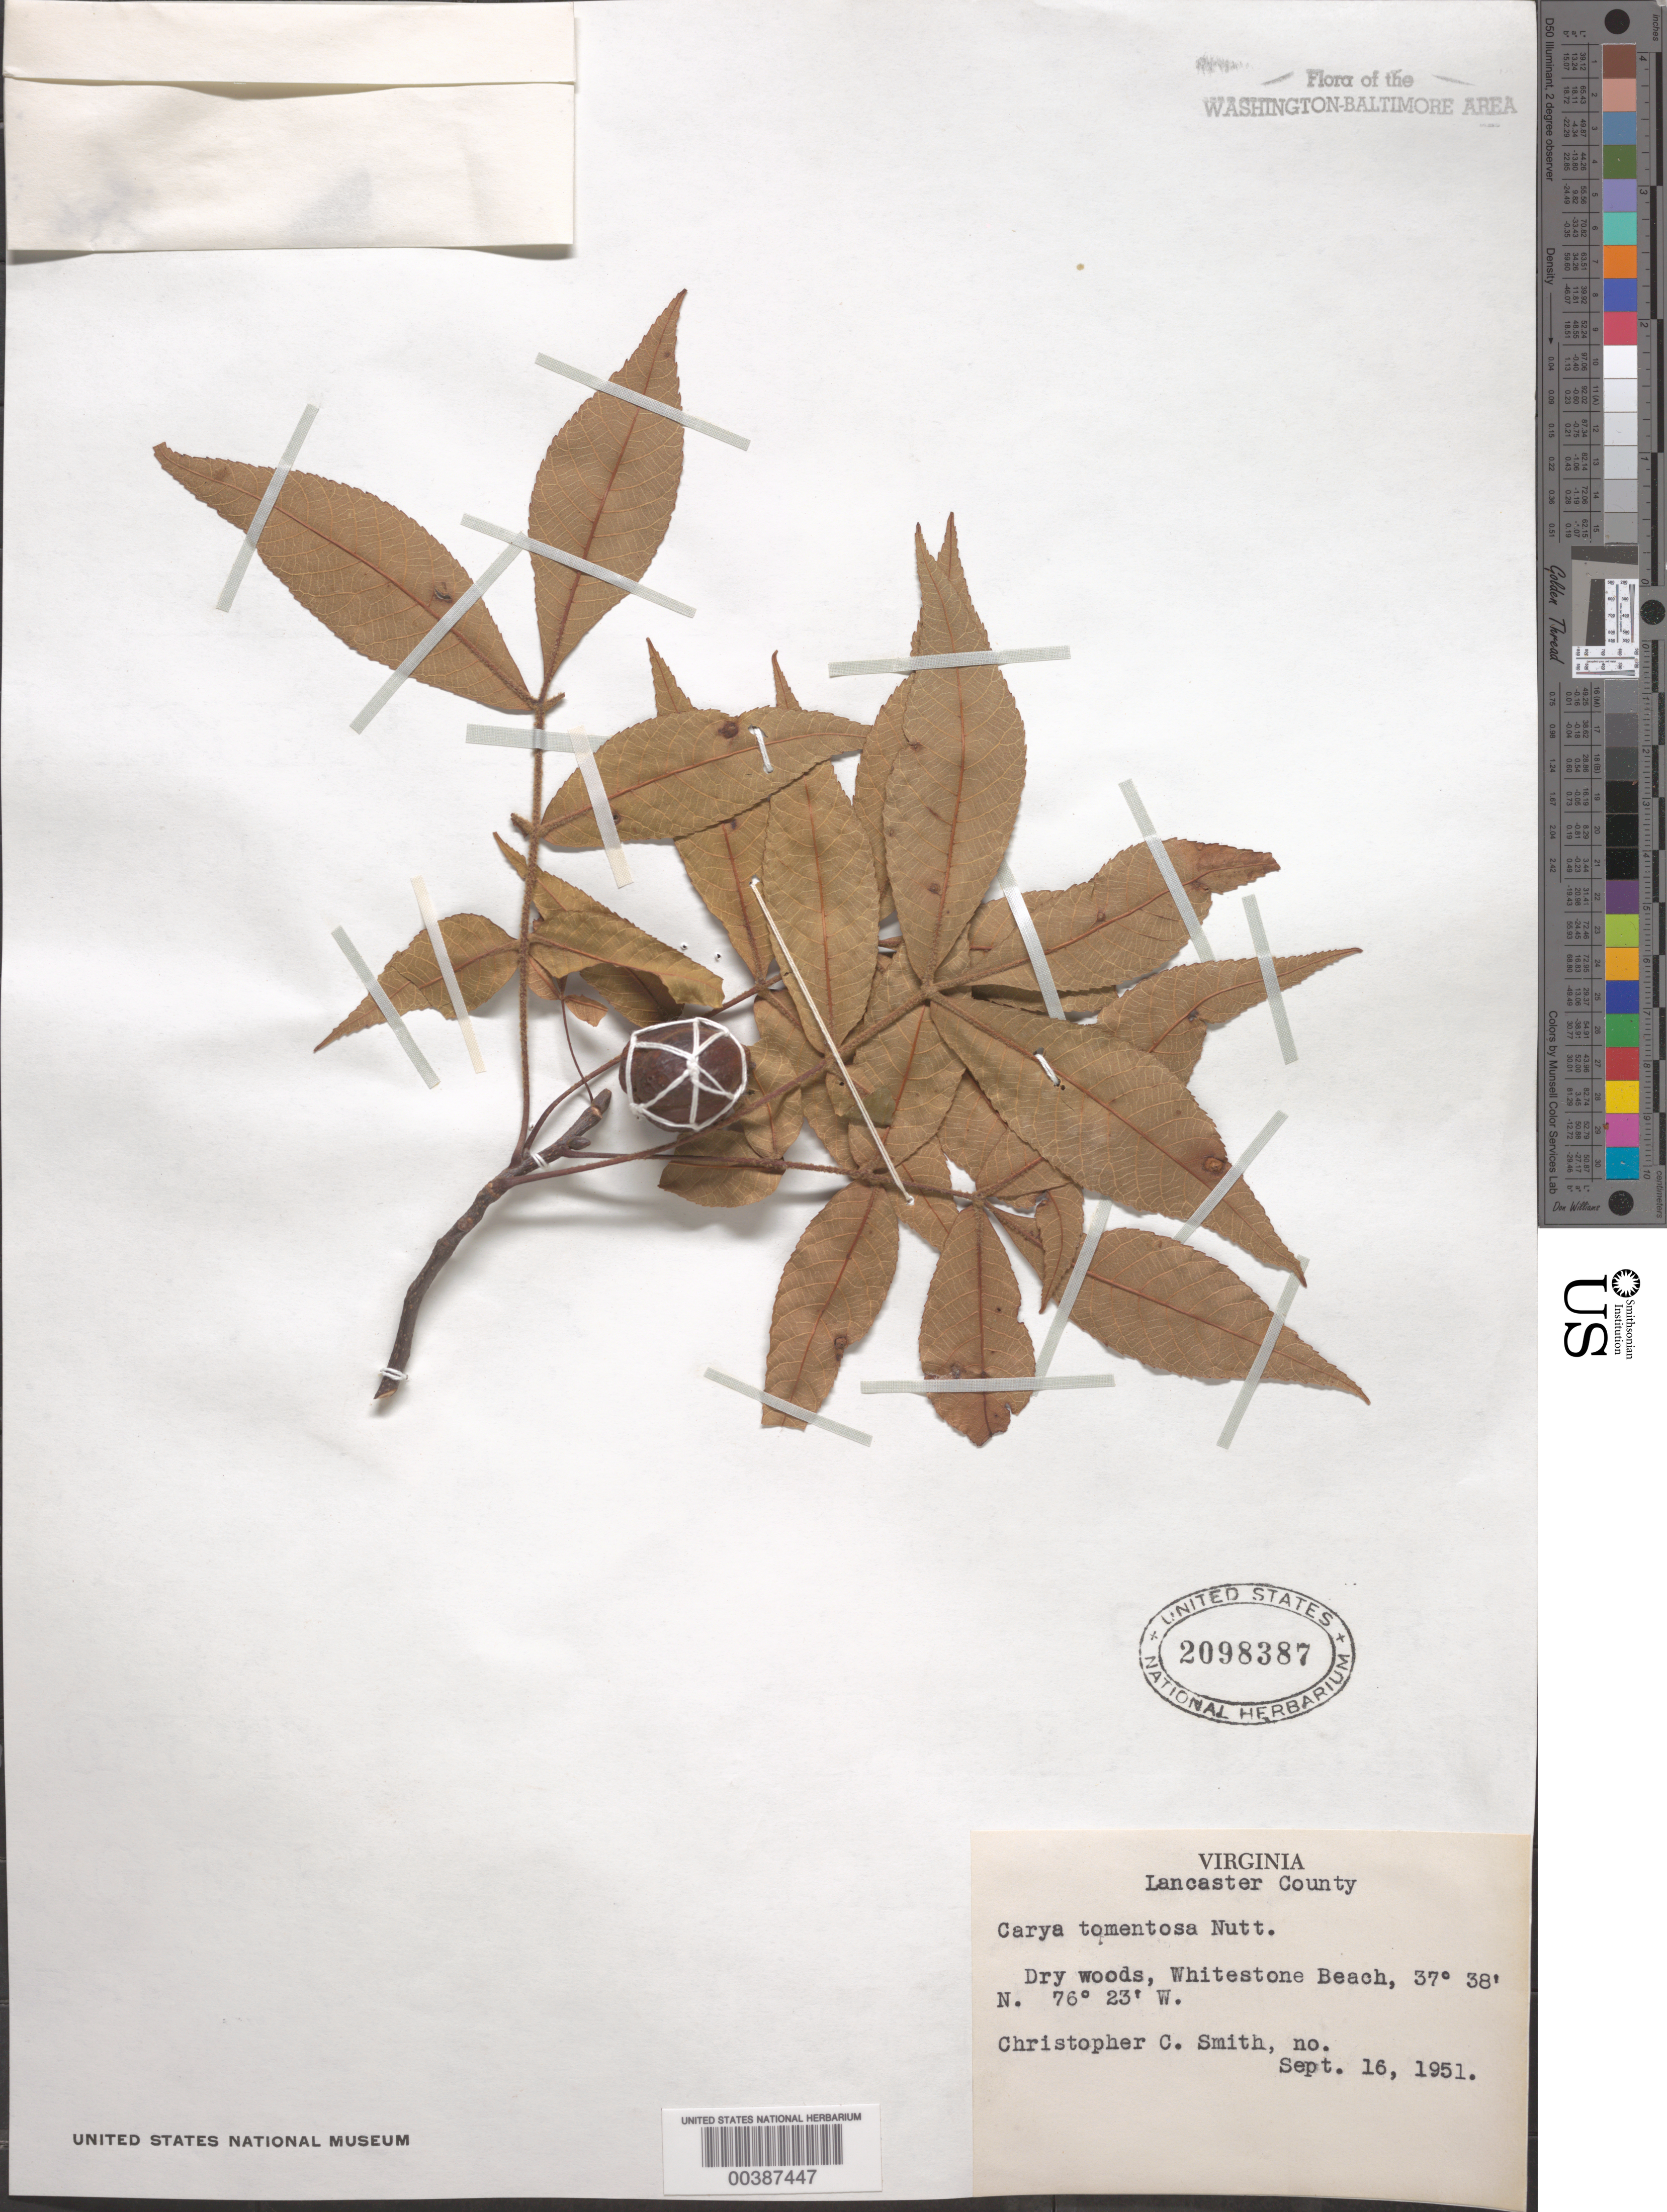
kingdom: Plantae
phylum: Tracheophyta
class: Magnoliopsida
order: Fagales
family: Juglandaceae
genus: Carya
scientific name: Carya tomentosa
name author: (Lam.) Nutt.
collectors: C. C. Smith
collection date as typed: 16 Sep 1951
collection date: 1951-09-16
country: United States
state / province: Virginia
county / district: Lancaster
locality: Whitestone Beach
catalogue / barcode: US 2098387